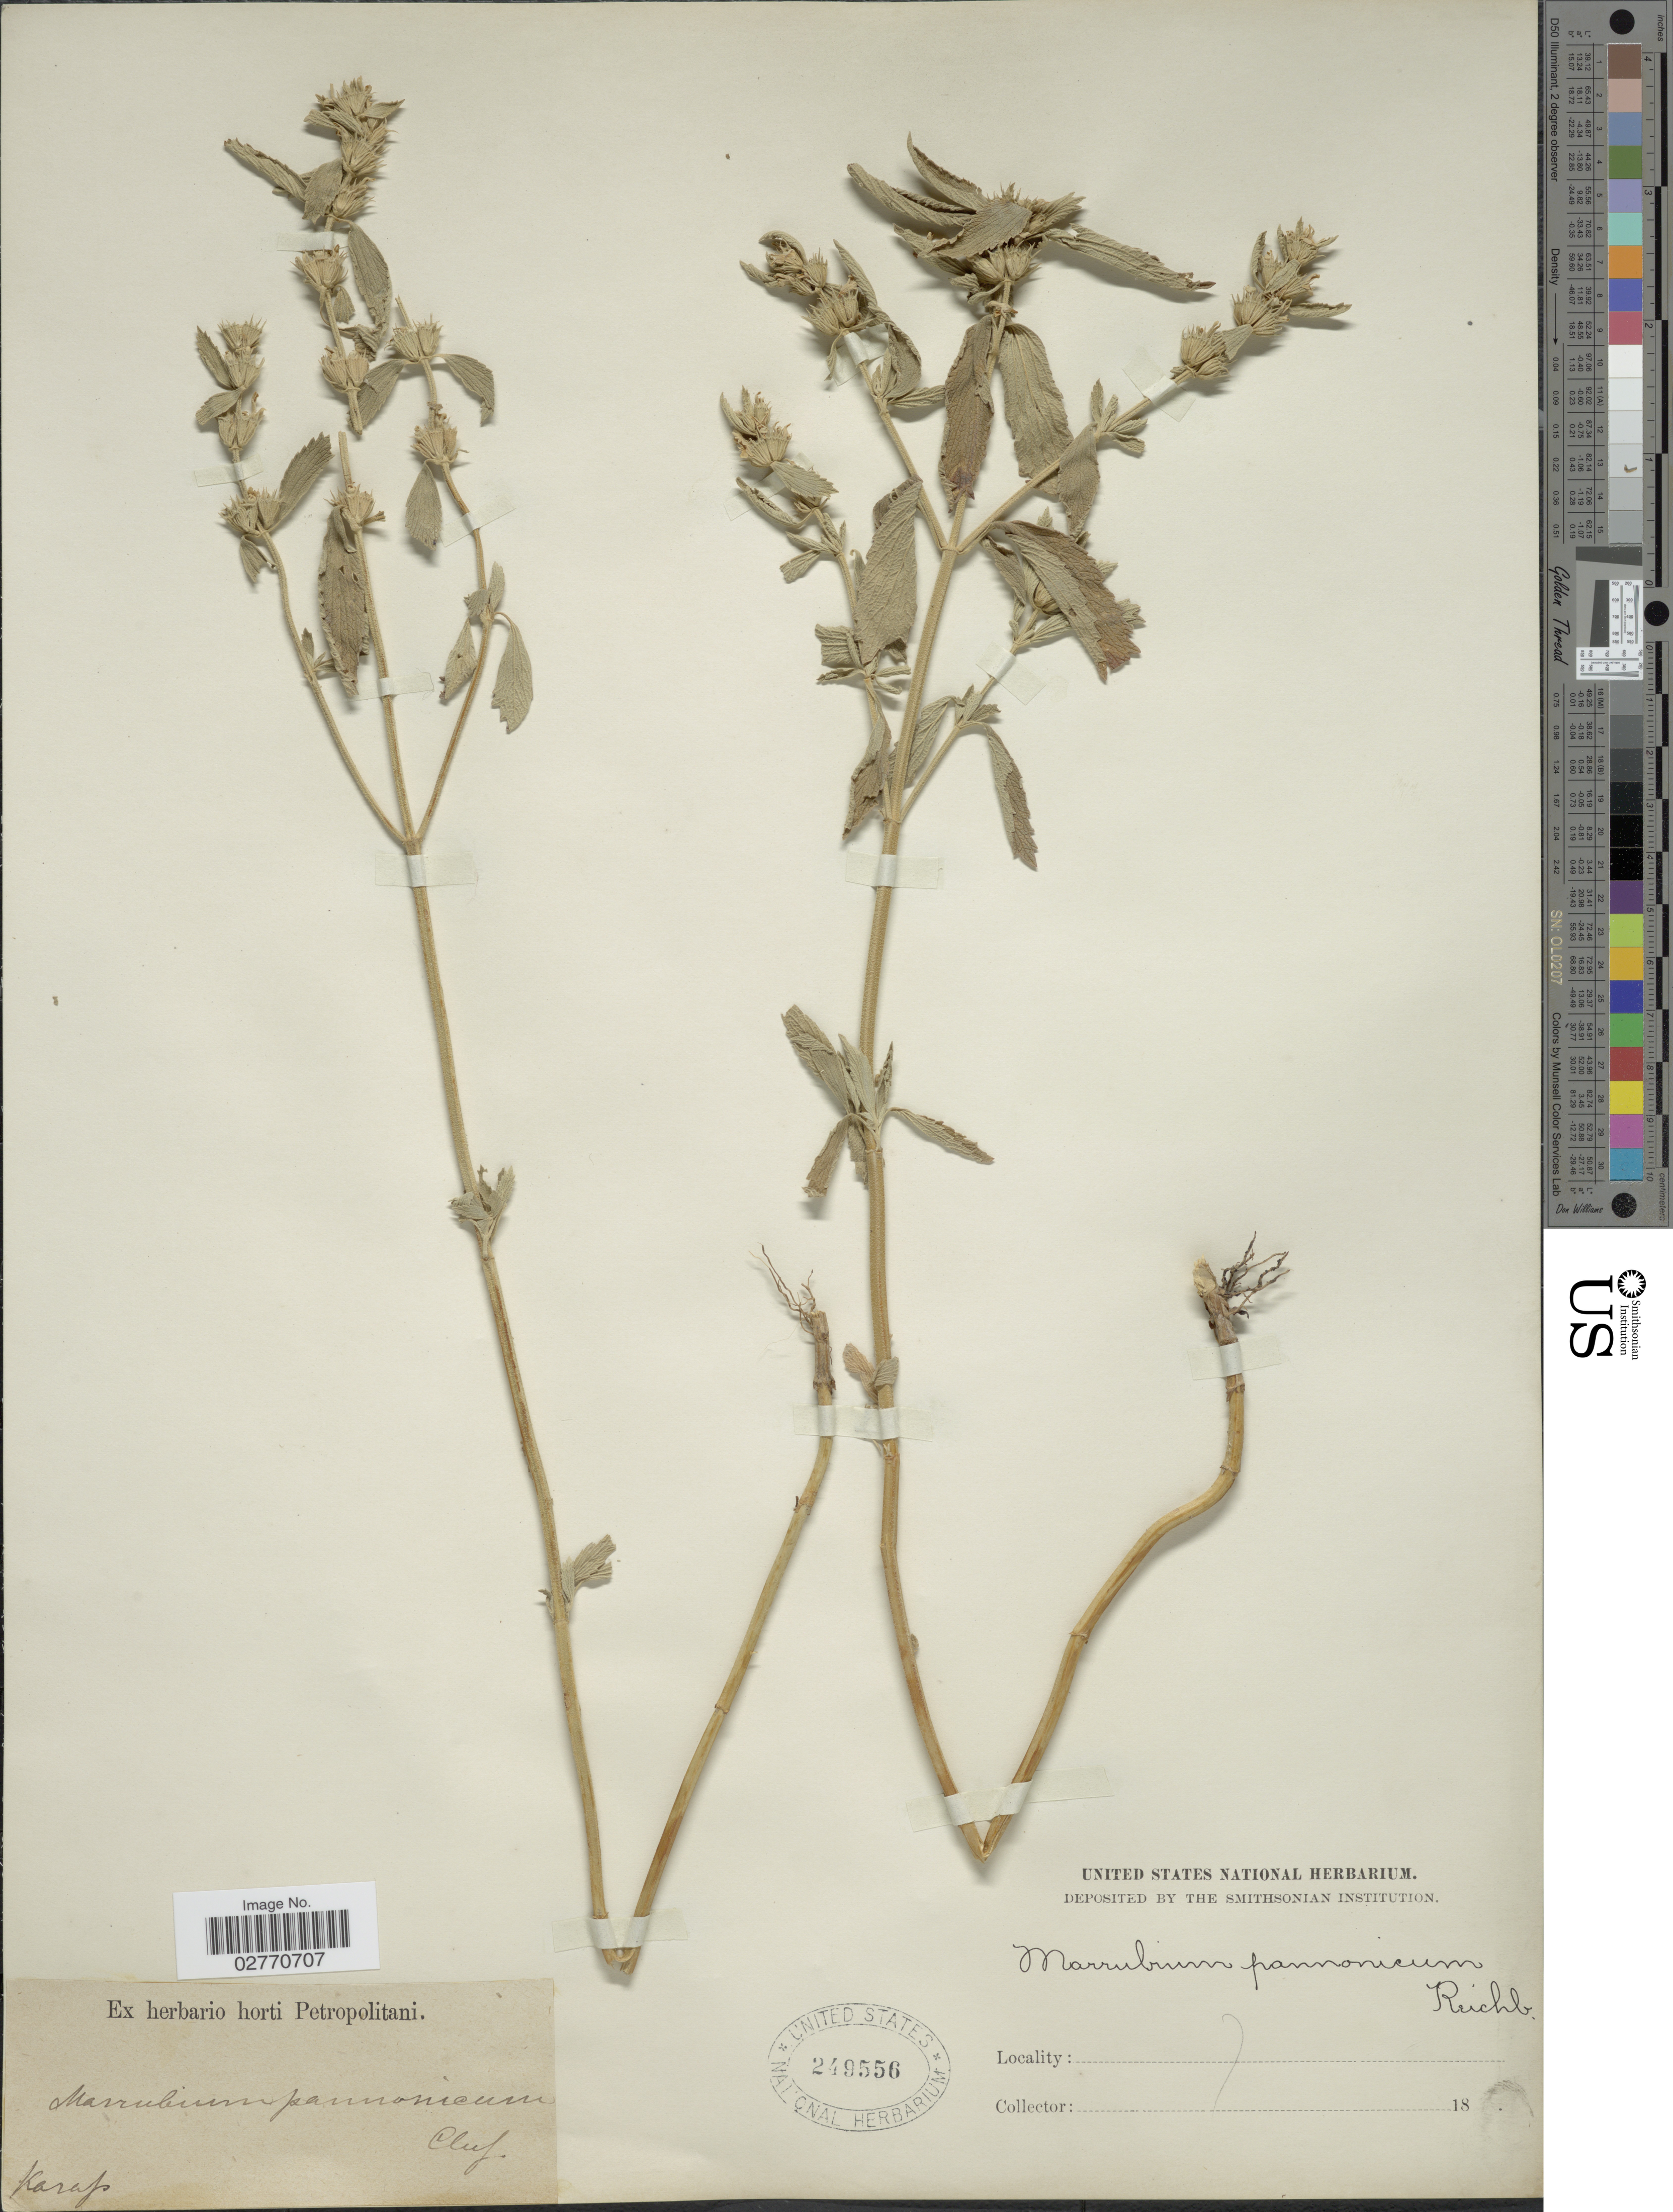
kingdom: Plantae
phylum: Tracheophyta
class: Magnoliopsida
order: Lamiales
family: Lamiaceae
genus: Marrubium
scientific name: Marrubium remotum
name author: Janka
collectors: ex herb. United States National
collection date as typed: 18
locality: Karass [interpreted]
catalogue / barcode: US 249556